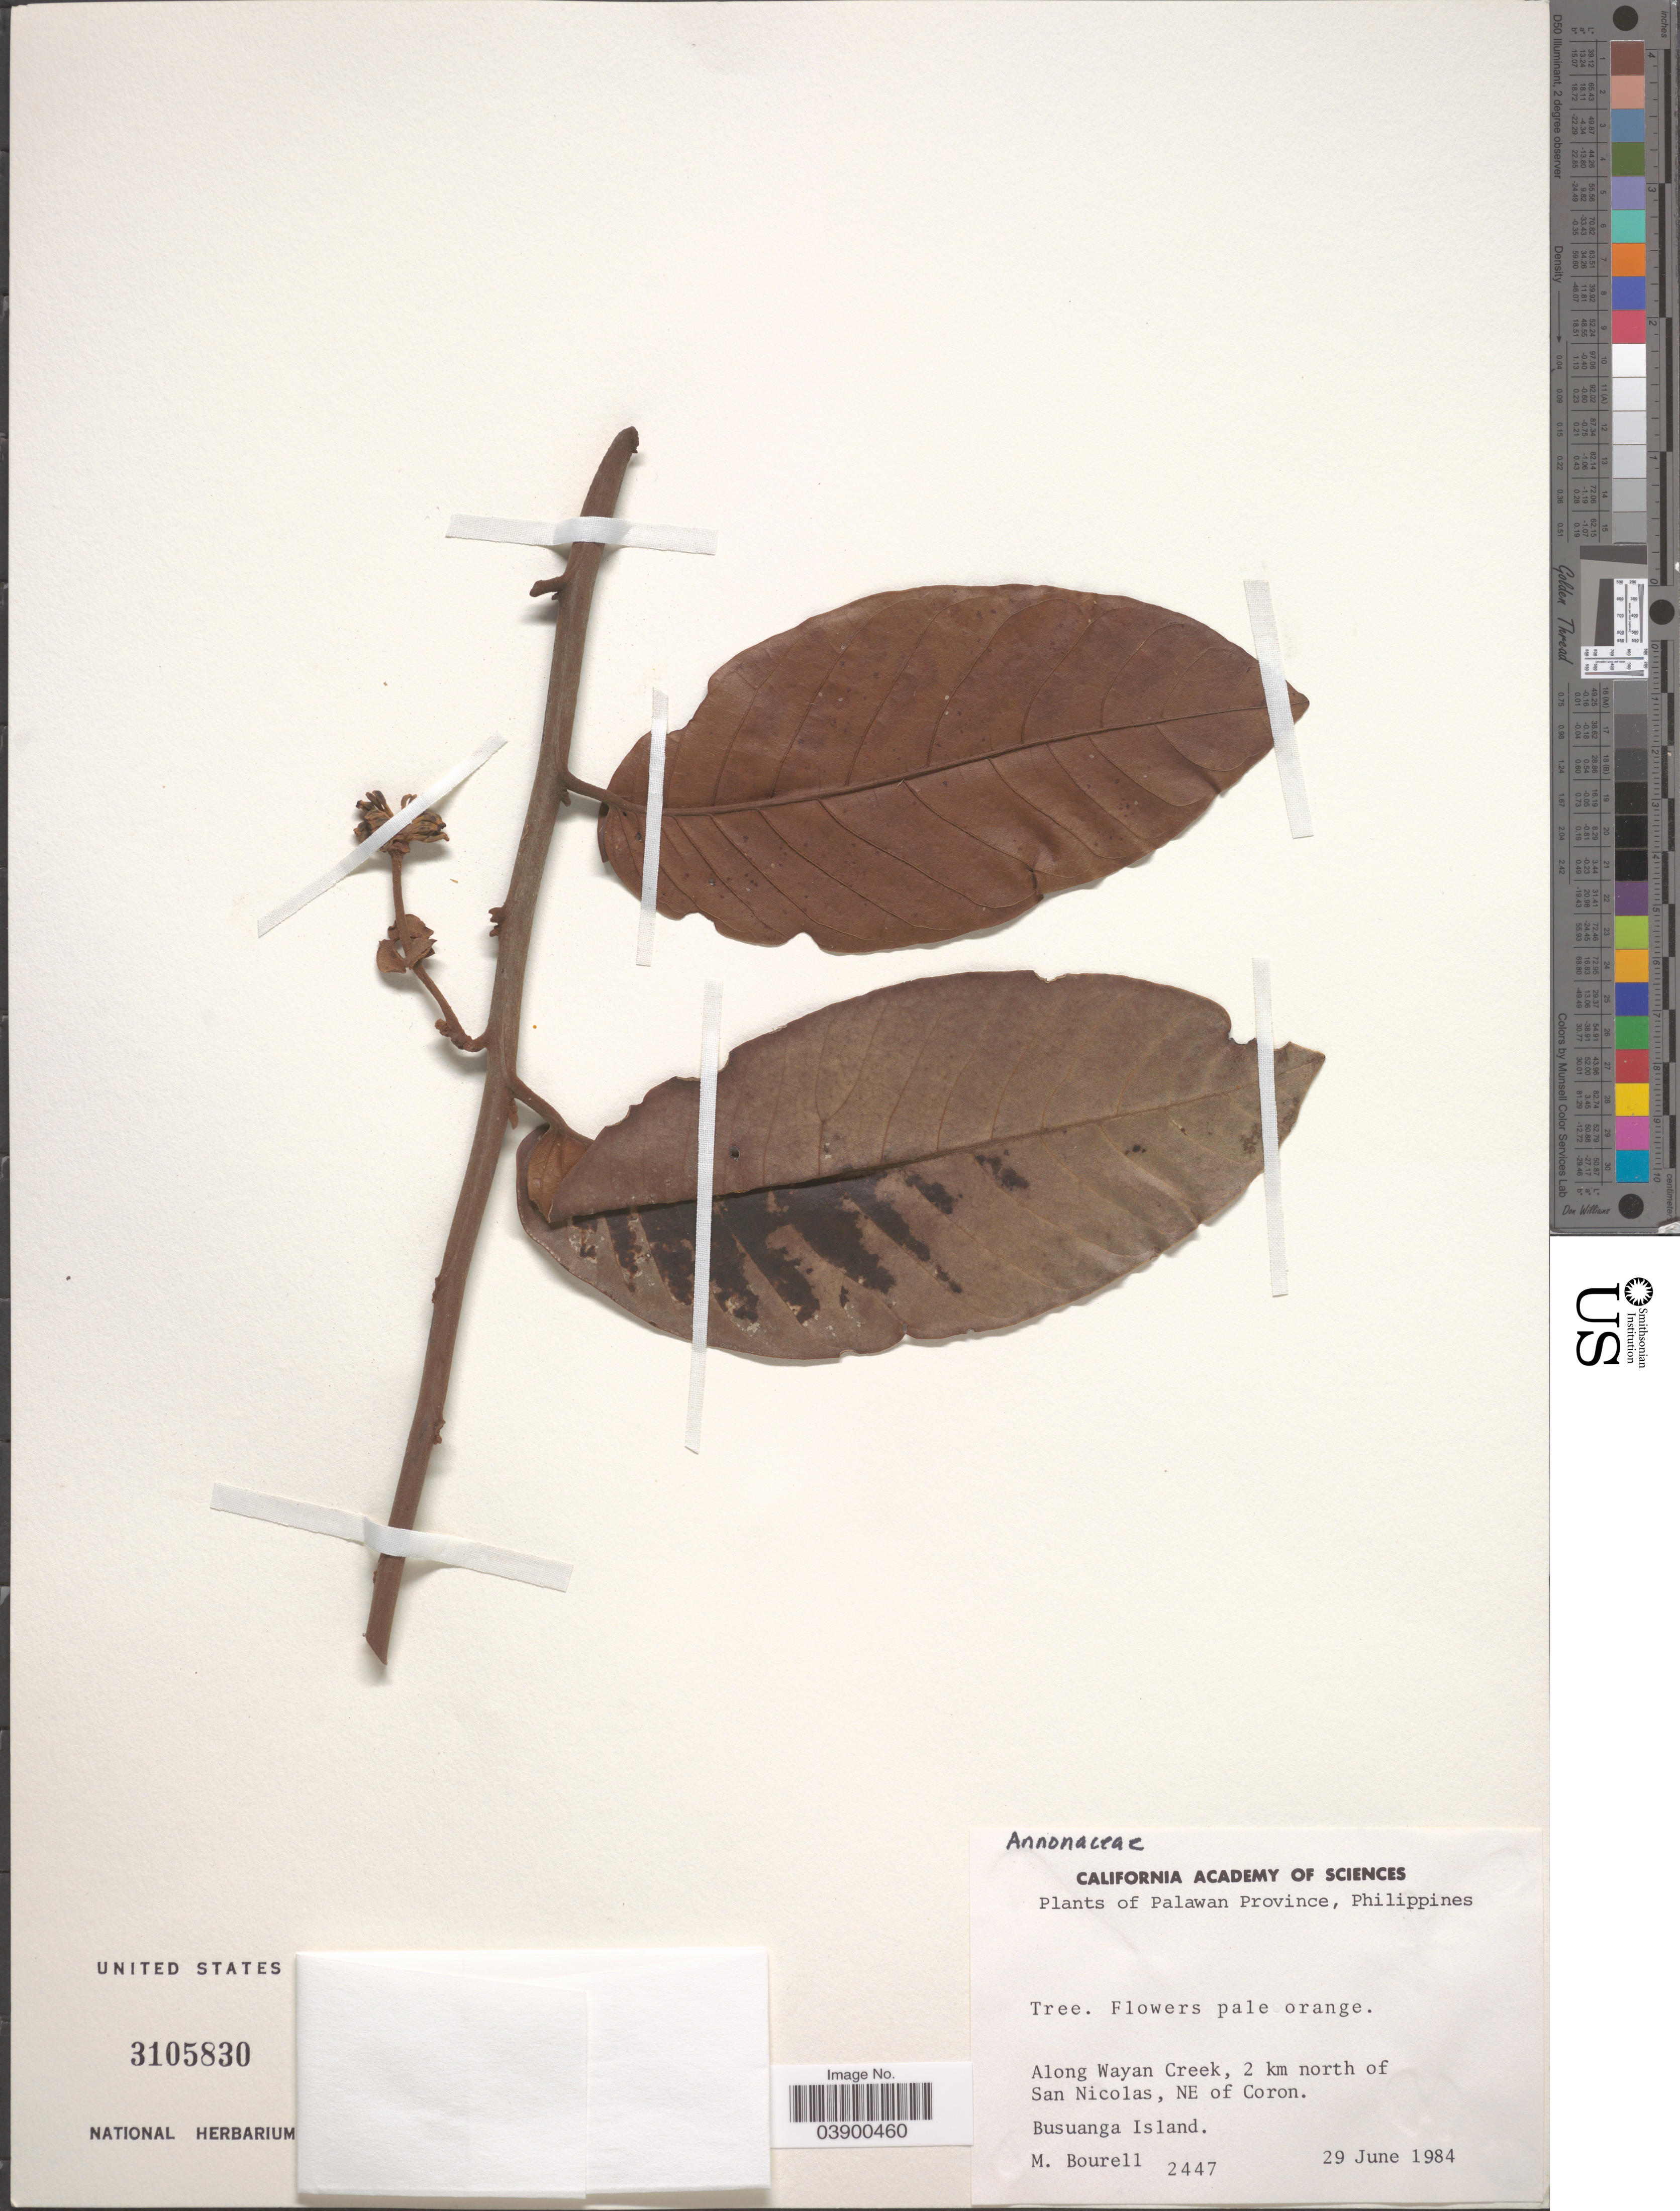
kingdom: Plantae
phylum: Tracheophyta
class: Magnoliopsida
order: Magnoliales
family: Annonaceae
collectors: M. Bourell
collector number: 2447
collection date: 1984-06-29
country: Philippines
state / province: Mimaropa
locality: Palawan Province. Along Wayan Creek, 2 km north of San Nicolas, NE of Coron. Busuanga Island.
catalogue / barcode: US 3105830